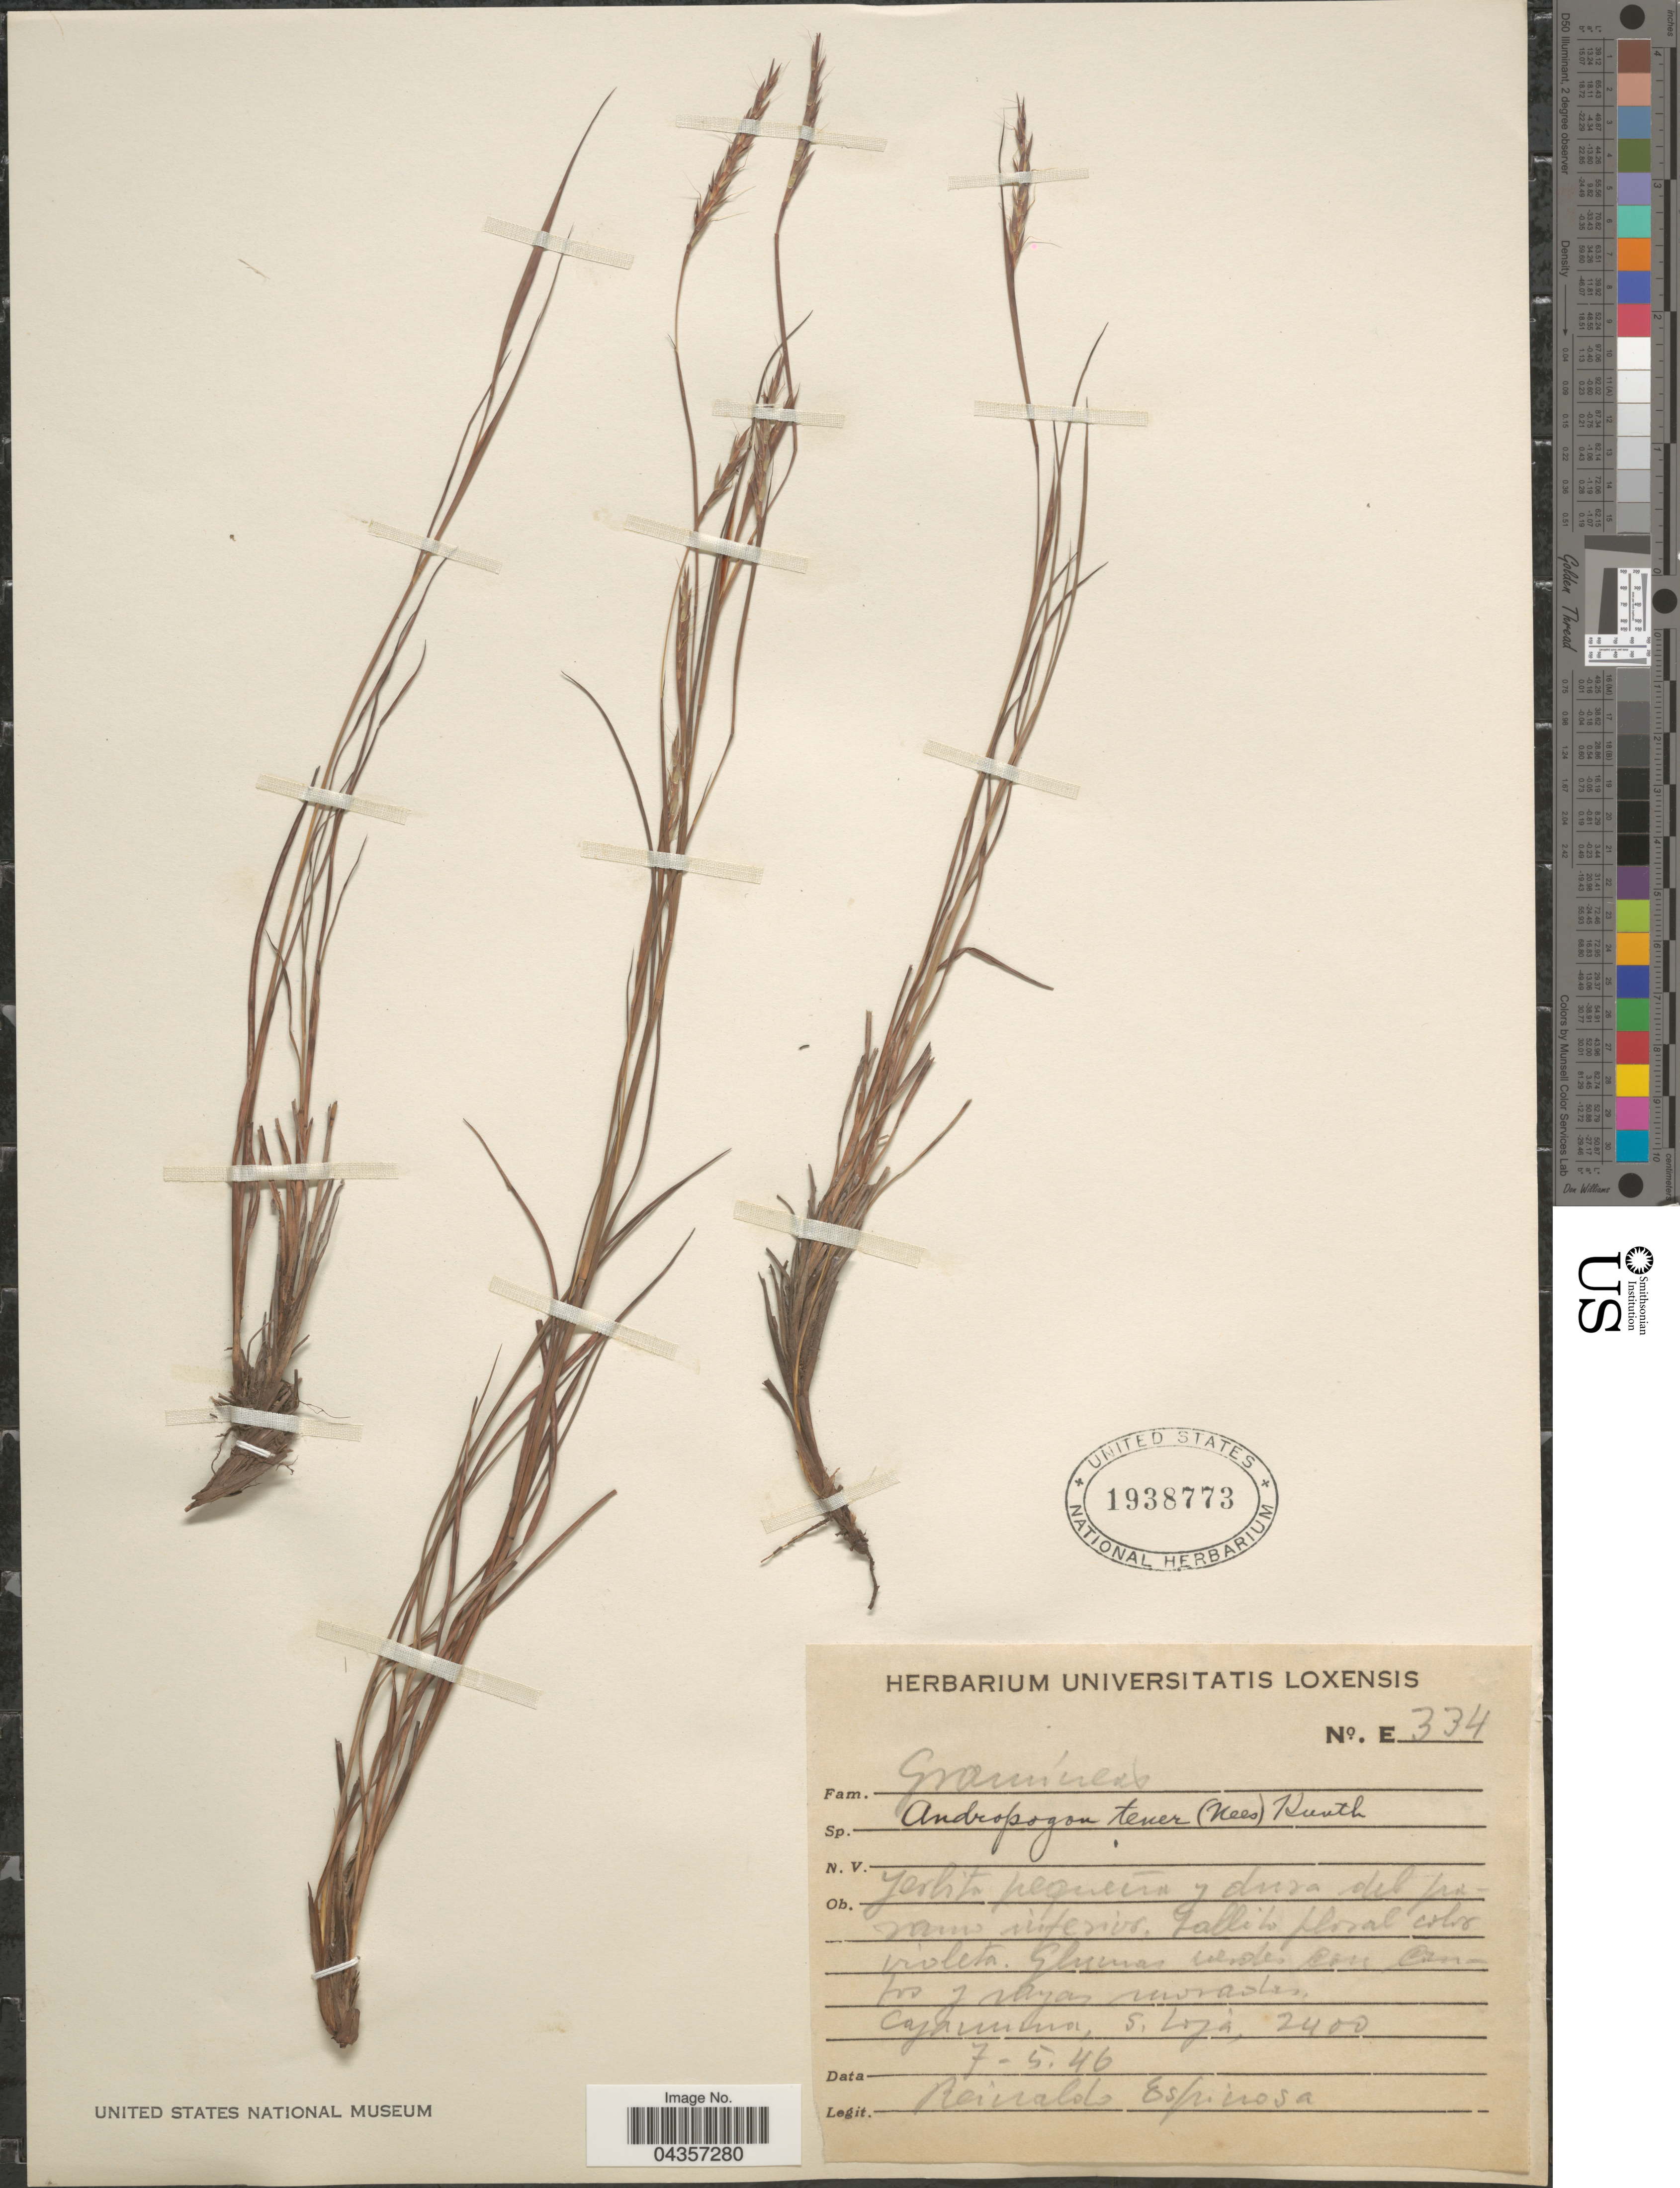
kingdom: Plantae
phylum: Tracheophyta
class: Liliopsida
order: Poales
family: Poaceae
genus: Schizachyrium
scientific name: Schizachyrium tenerum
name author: Nees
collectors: R. Espinosa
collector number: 334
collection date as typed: Transcribed d/m/y: 7/5/46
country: Ecuador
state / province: Loja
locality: Cajanuma, S. Loja.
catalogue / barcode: US 1938773